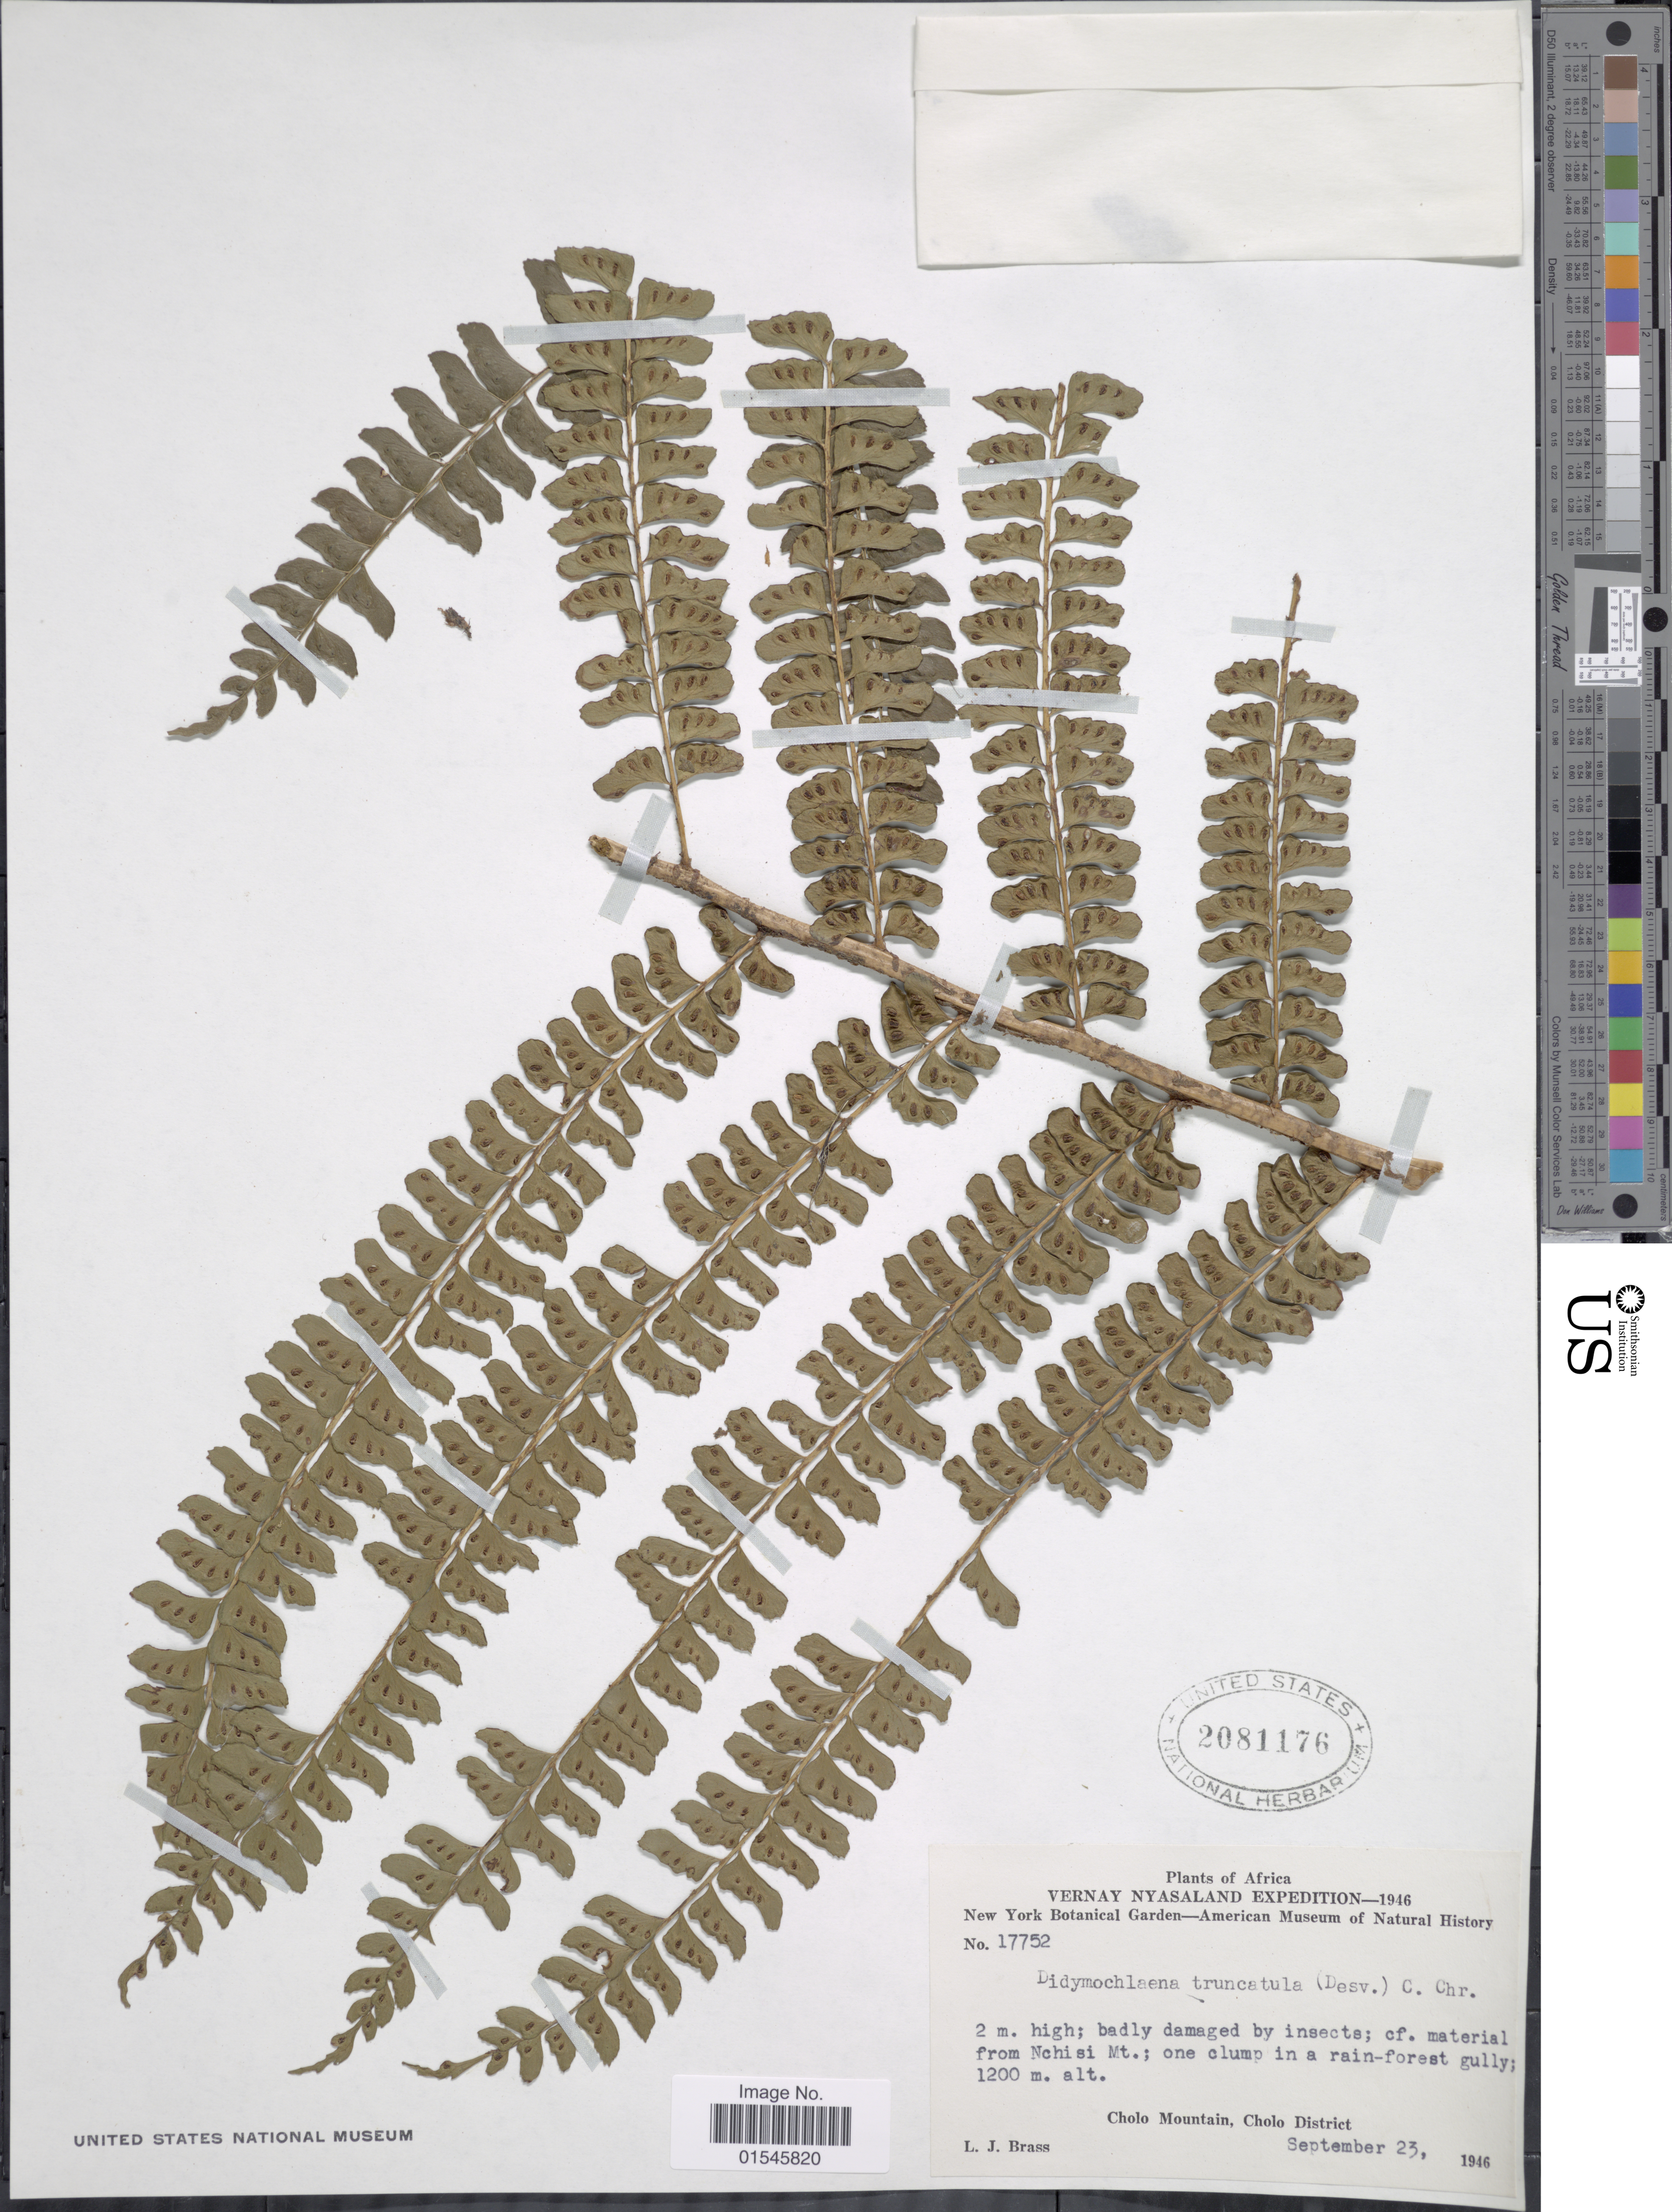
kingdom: Plantae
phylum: Tracheophyta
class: Polypodiopsida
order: Polypodiales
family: Didymochlaenaceae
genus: Didymochlaena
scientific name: Didymochlaena truncatula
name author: (Sw.) J. Sm.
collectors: L. J. Brass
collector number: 17752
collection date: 1946-09-23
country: Malawi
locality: Africa, material from Nchisi Mt.; Cholo Mountain, Cholo District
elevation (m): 1200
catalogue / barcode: US 2081176